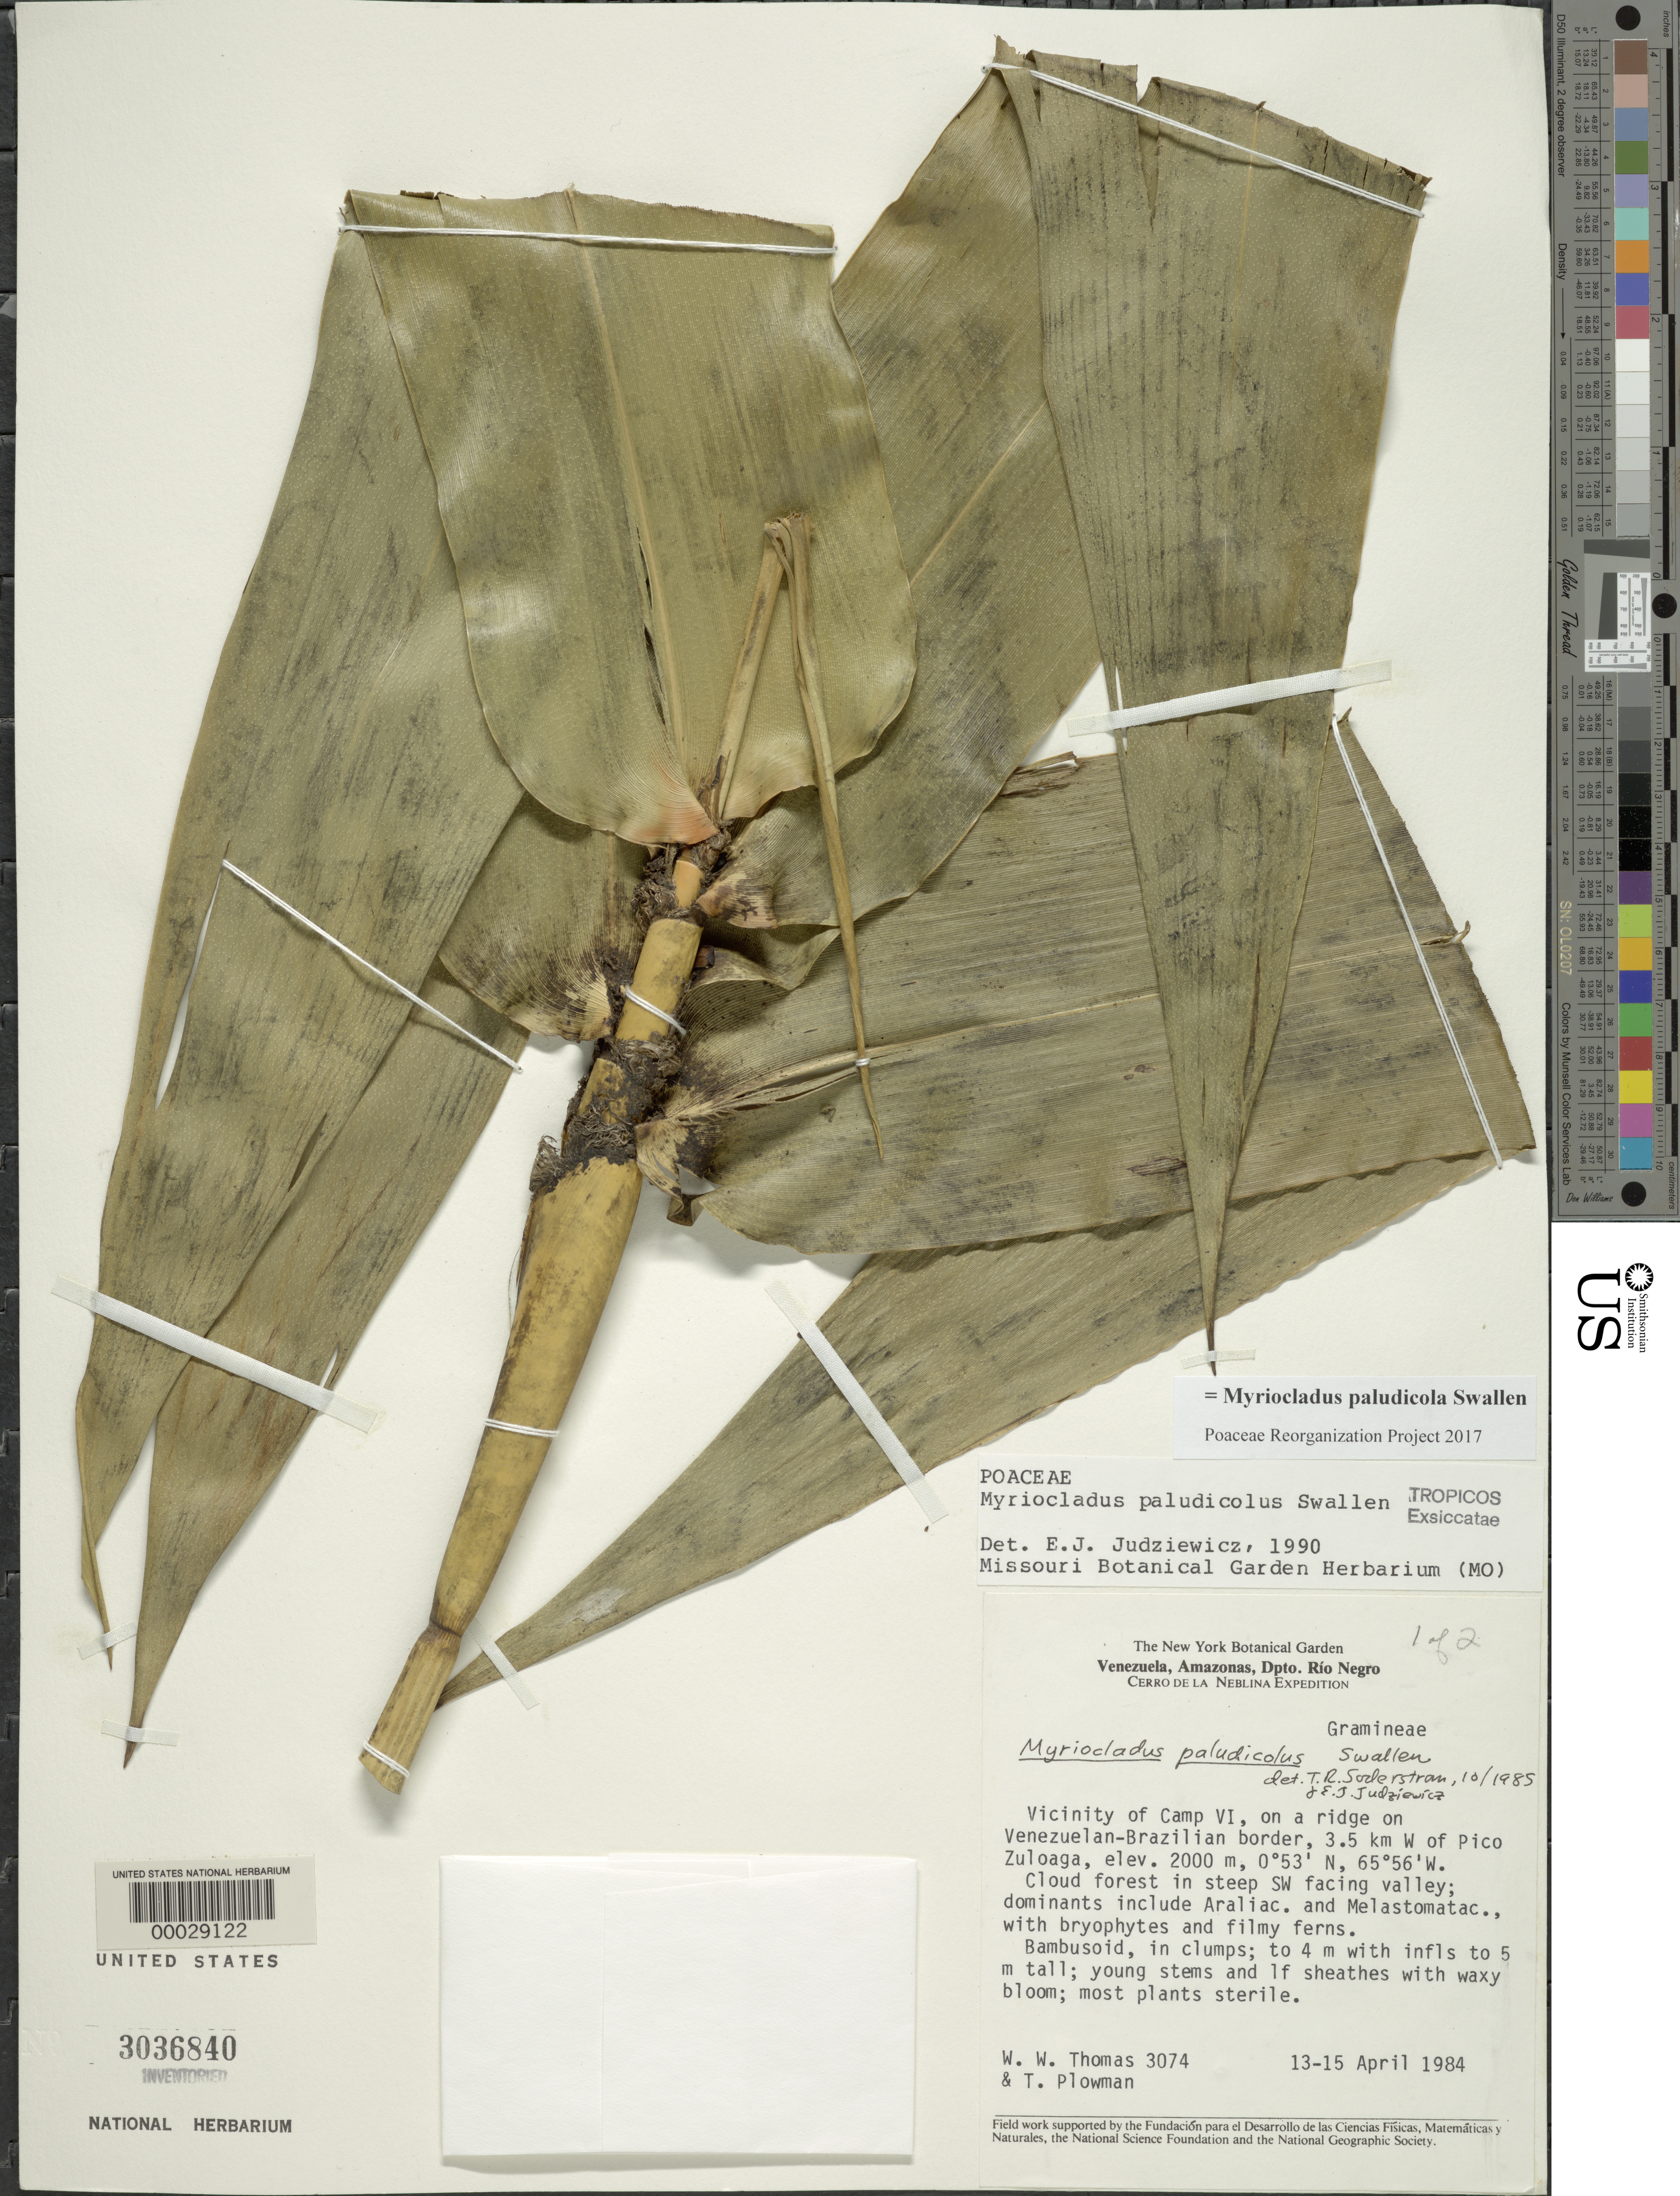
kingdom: Plantae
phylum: Tracheophyta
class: Liliopsida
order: Poales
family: Poaceae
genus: Myriocladus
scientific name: Myriocladus paludicola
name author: Swallen in Maguire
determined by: Judziewicz, E. J.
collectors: W. W. Thomas & T. Plowman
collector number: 3074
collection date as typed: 13 Apr 1984 to 15 Apr 1984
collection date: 1984-04-13/1984-04-15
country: Venezuela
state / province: Amazonas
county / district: Rio Negro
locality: Vicinity of camp vi, on a ridge on venezuelan-brazilian border, 3.5 km w of pico zuloaga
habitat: Cloud forest in steep sw facing valley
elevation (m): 2000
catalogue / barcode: US 3036840